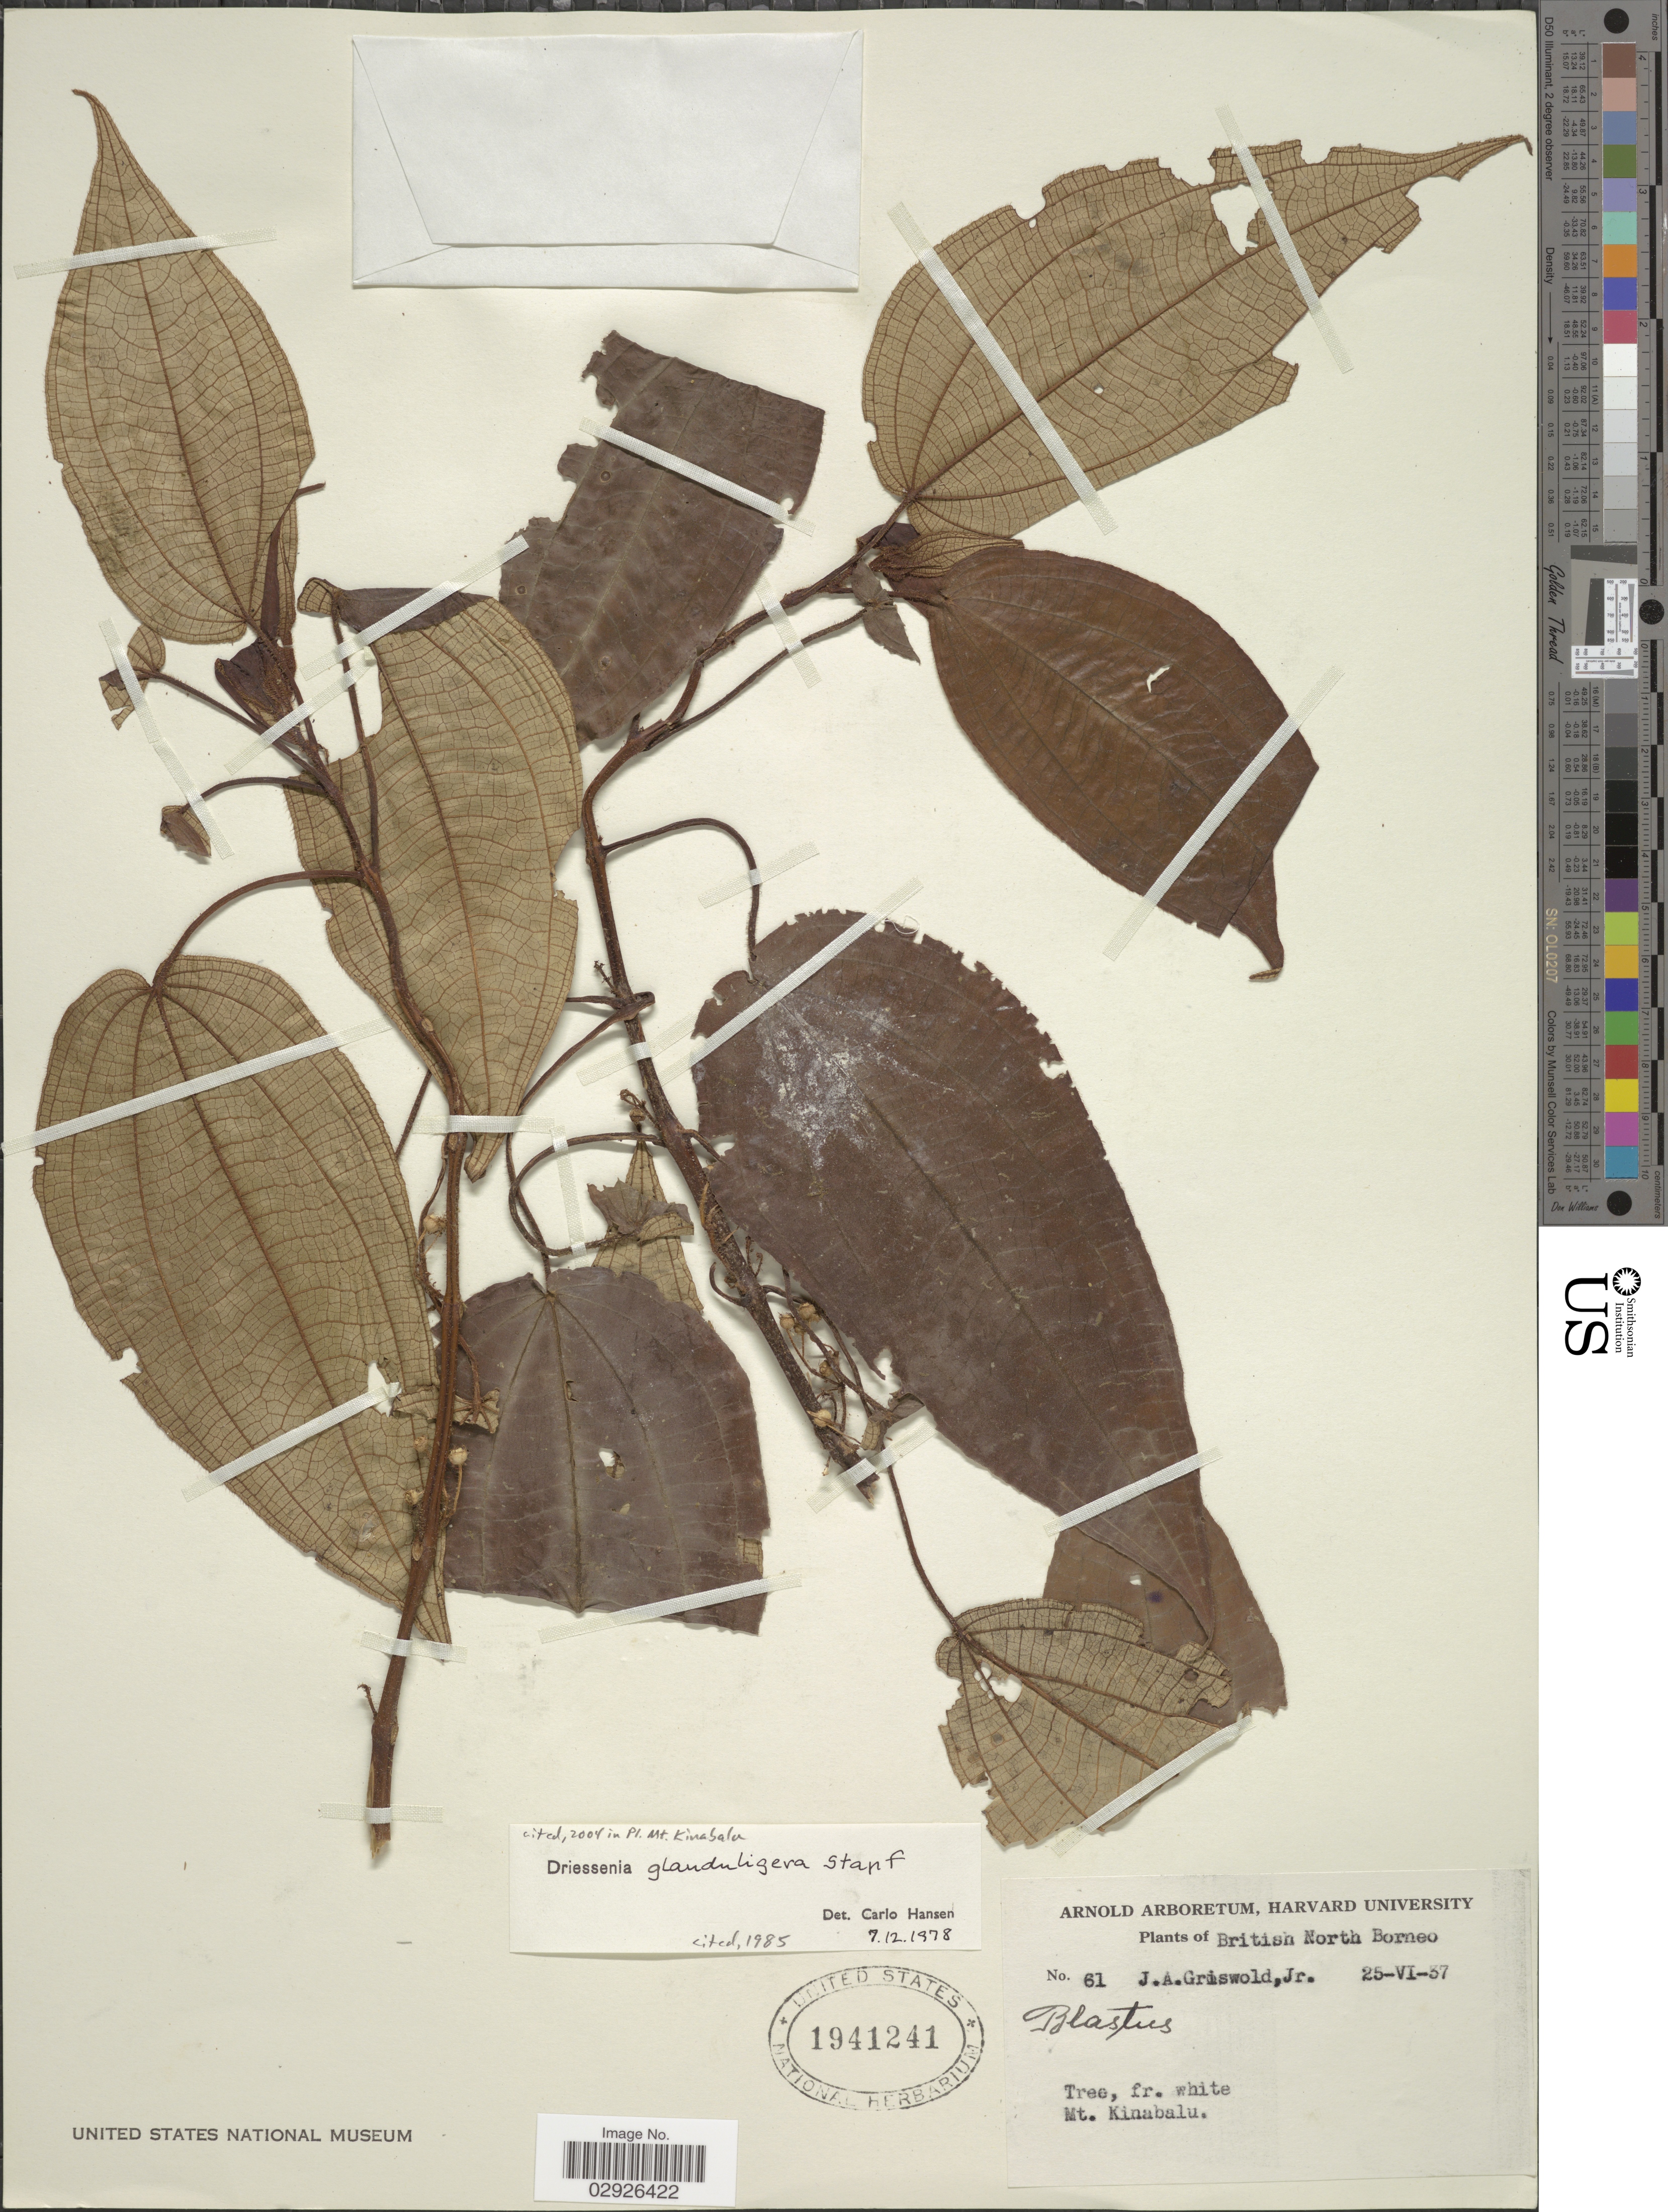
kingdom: Plantae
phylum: Tracheophyta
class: Magnoliopsida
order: Myrtales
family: Melastomataceae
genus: Driessenia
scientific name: Driessenia glanduligera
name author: Stapf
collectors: J. Griswold Jr.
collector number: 61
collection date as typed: Transcribed d/m/y: 25/6/37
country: Malaysia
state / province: Sabah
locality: British North Borneo, Mt. Kinabalu.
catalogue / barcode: US 1941241